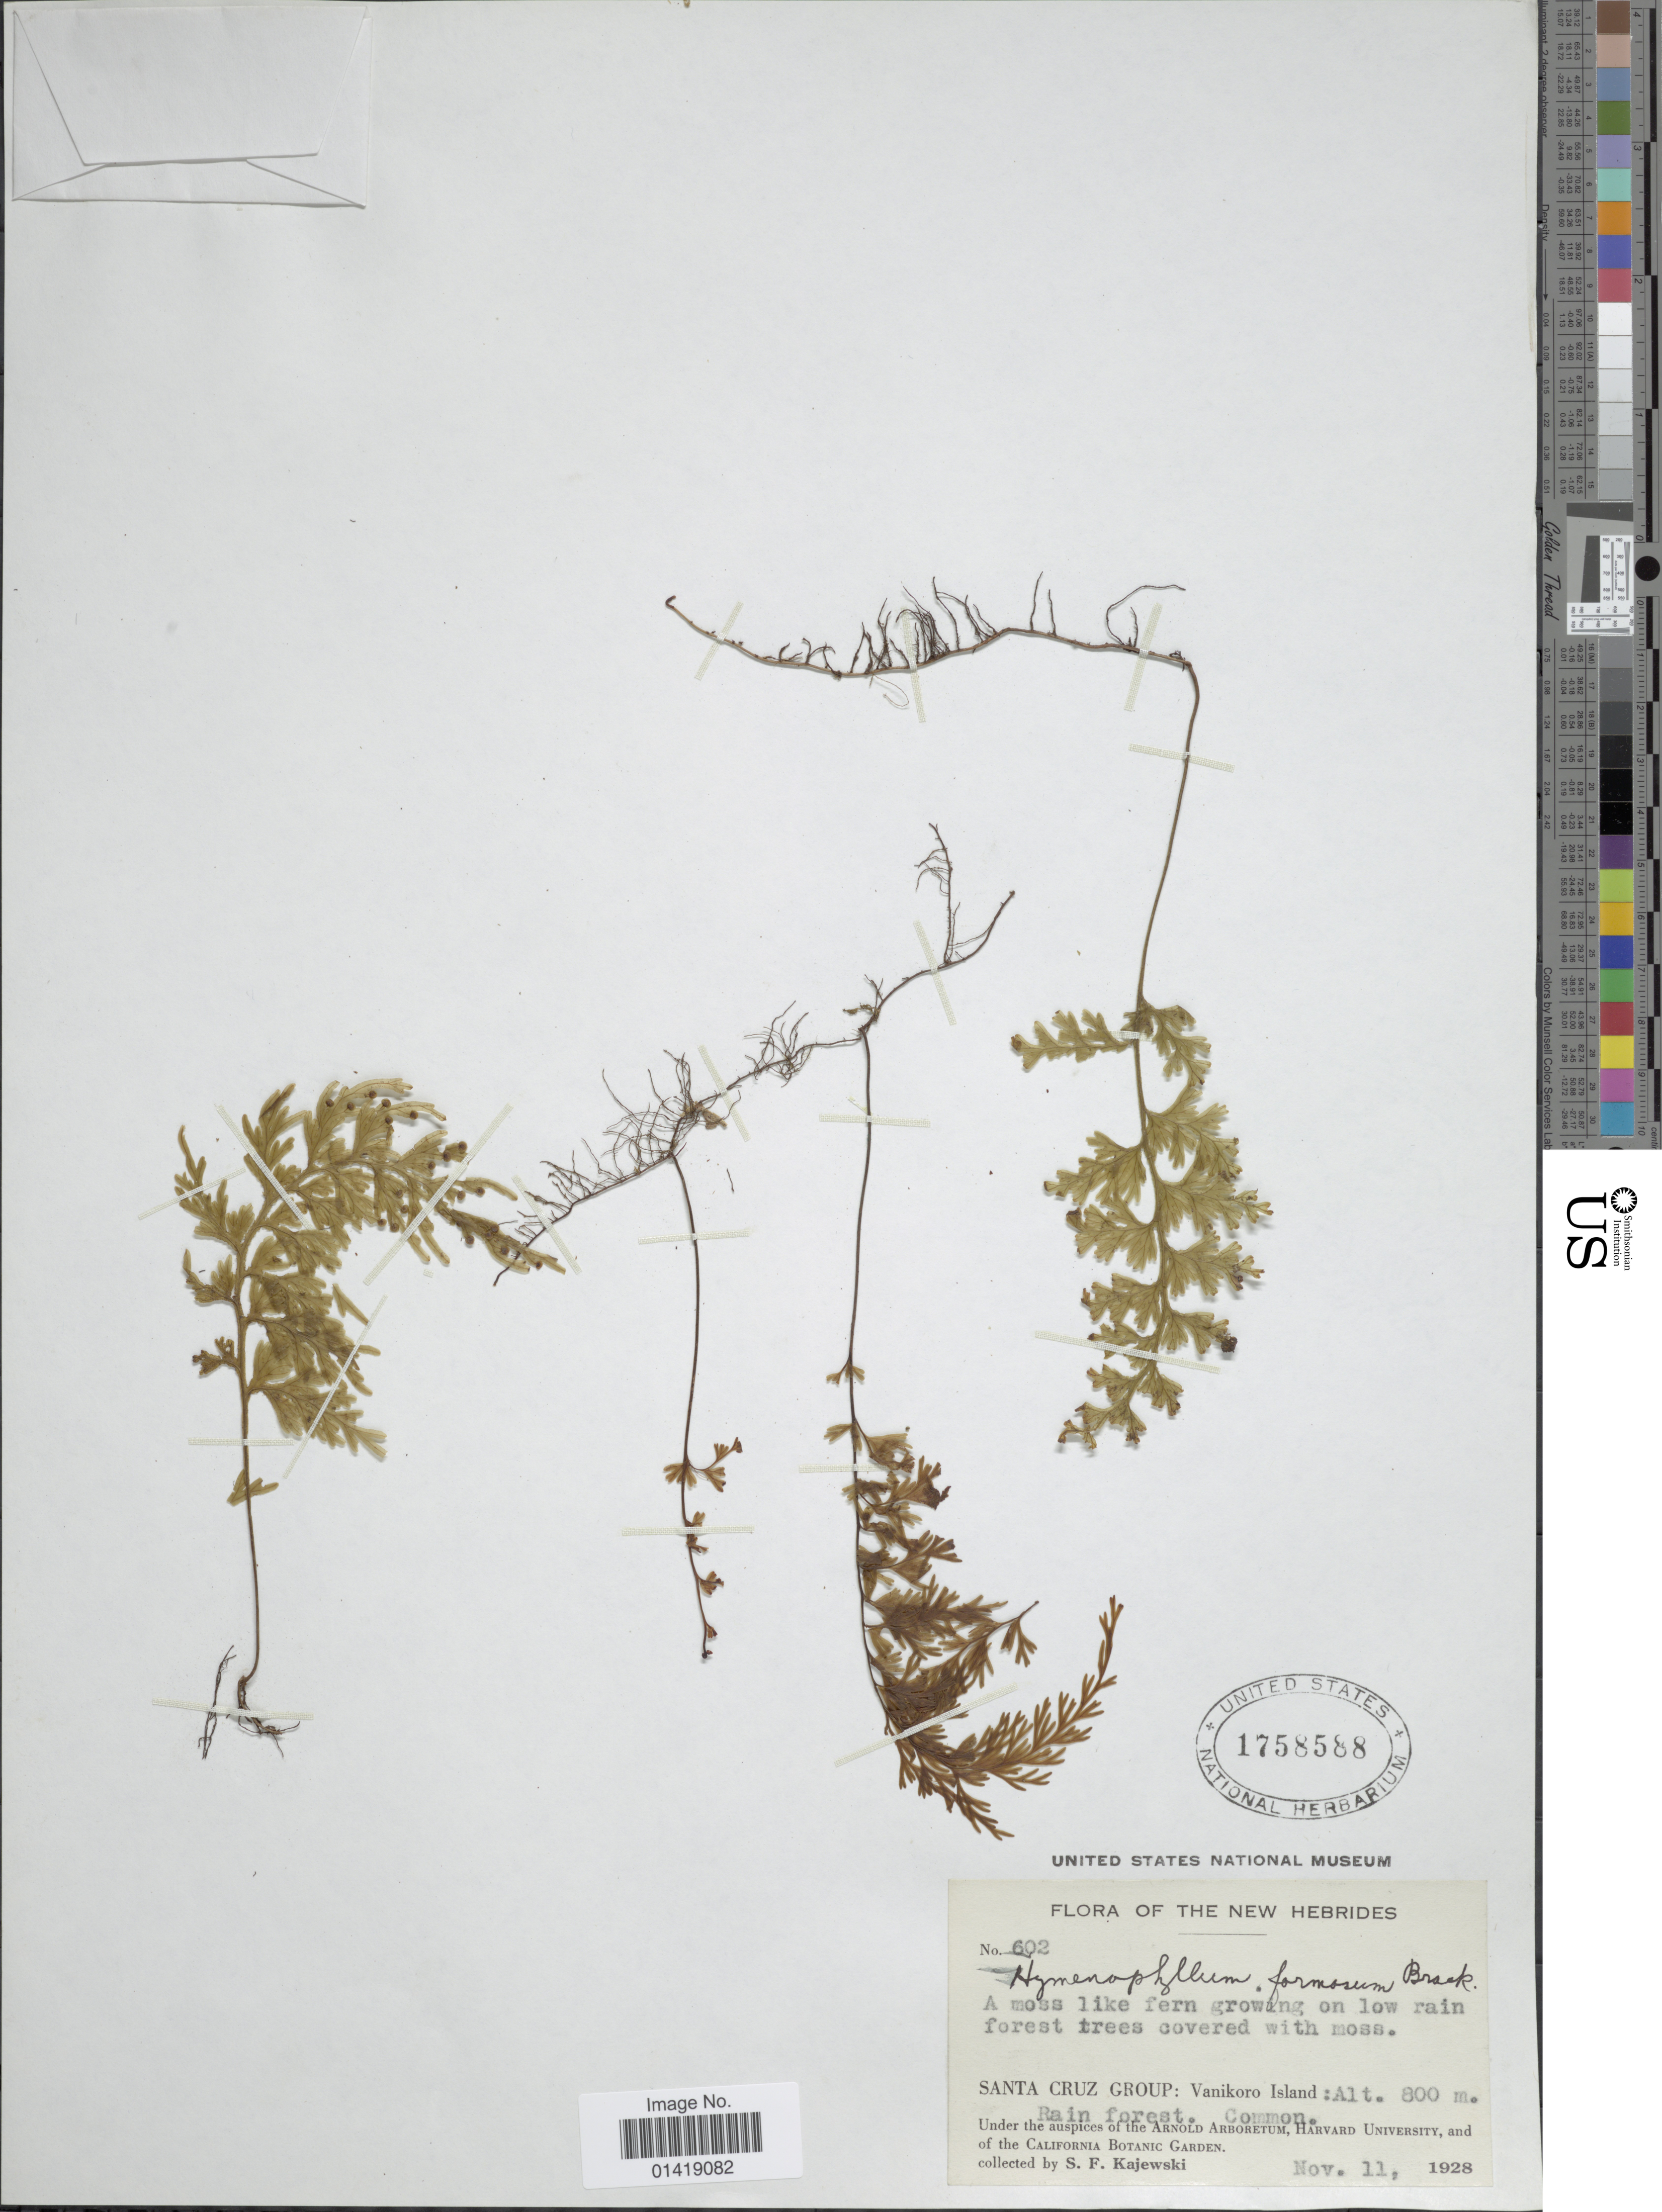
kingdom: Plantae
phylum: Tracheophyta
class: Polypodiopsida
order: Hymenophyllales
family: Hymenophyllaceae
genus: Hymenophyllum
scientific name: Hymenophyllum imbricatum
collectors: S. Kajewski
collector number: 602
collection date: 1928-11-11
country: Vanuatu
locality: Santa Cruz Group: Vanikoro Island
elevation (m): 800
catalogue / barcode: US 1758588